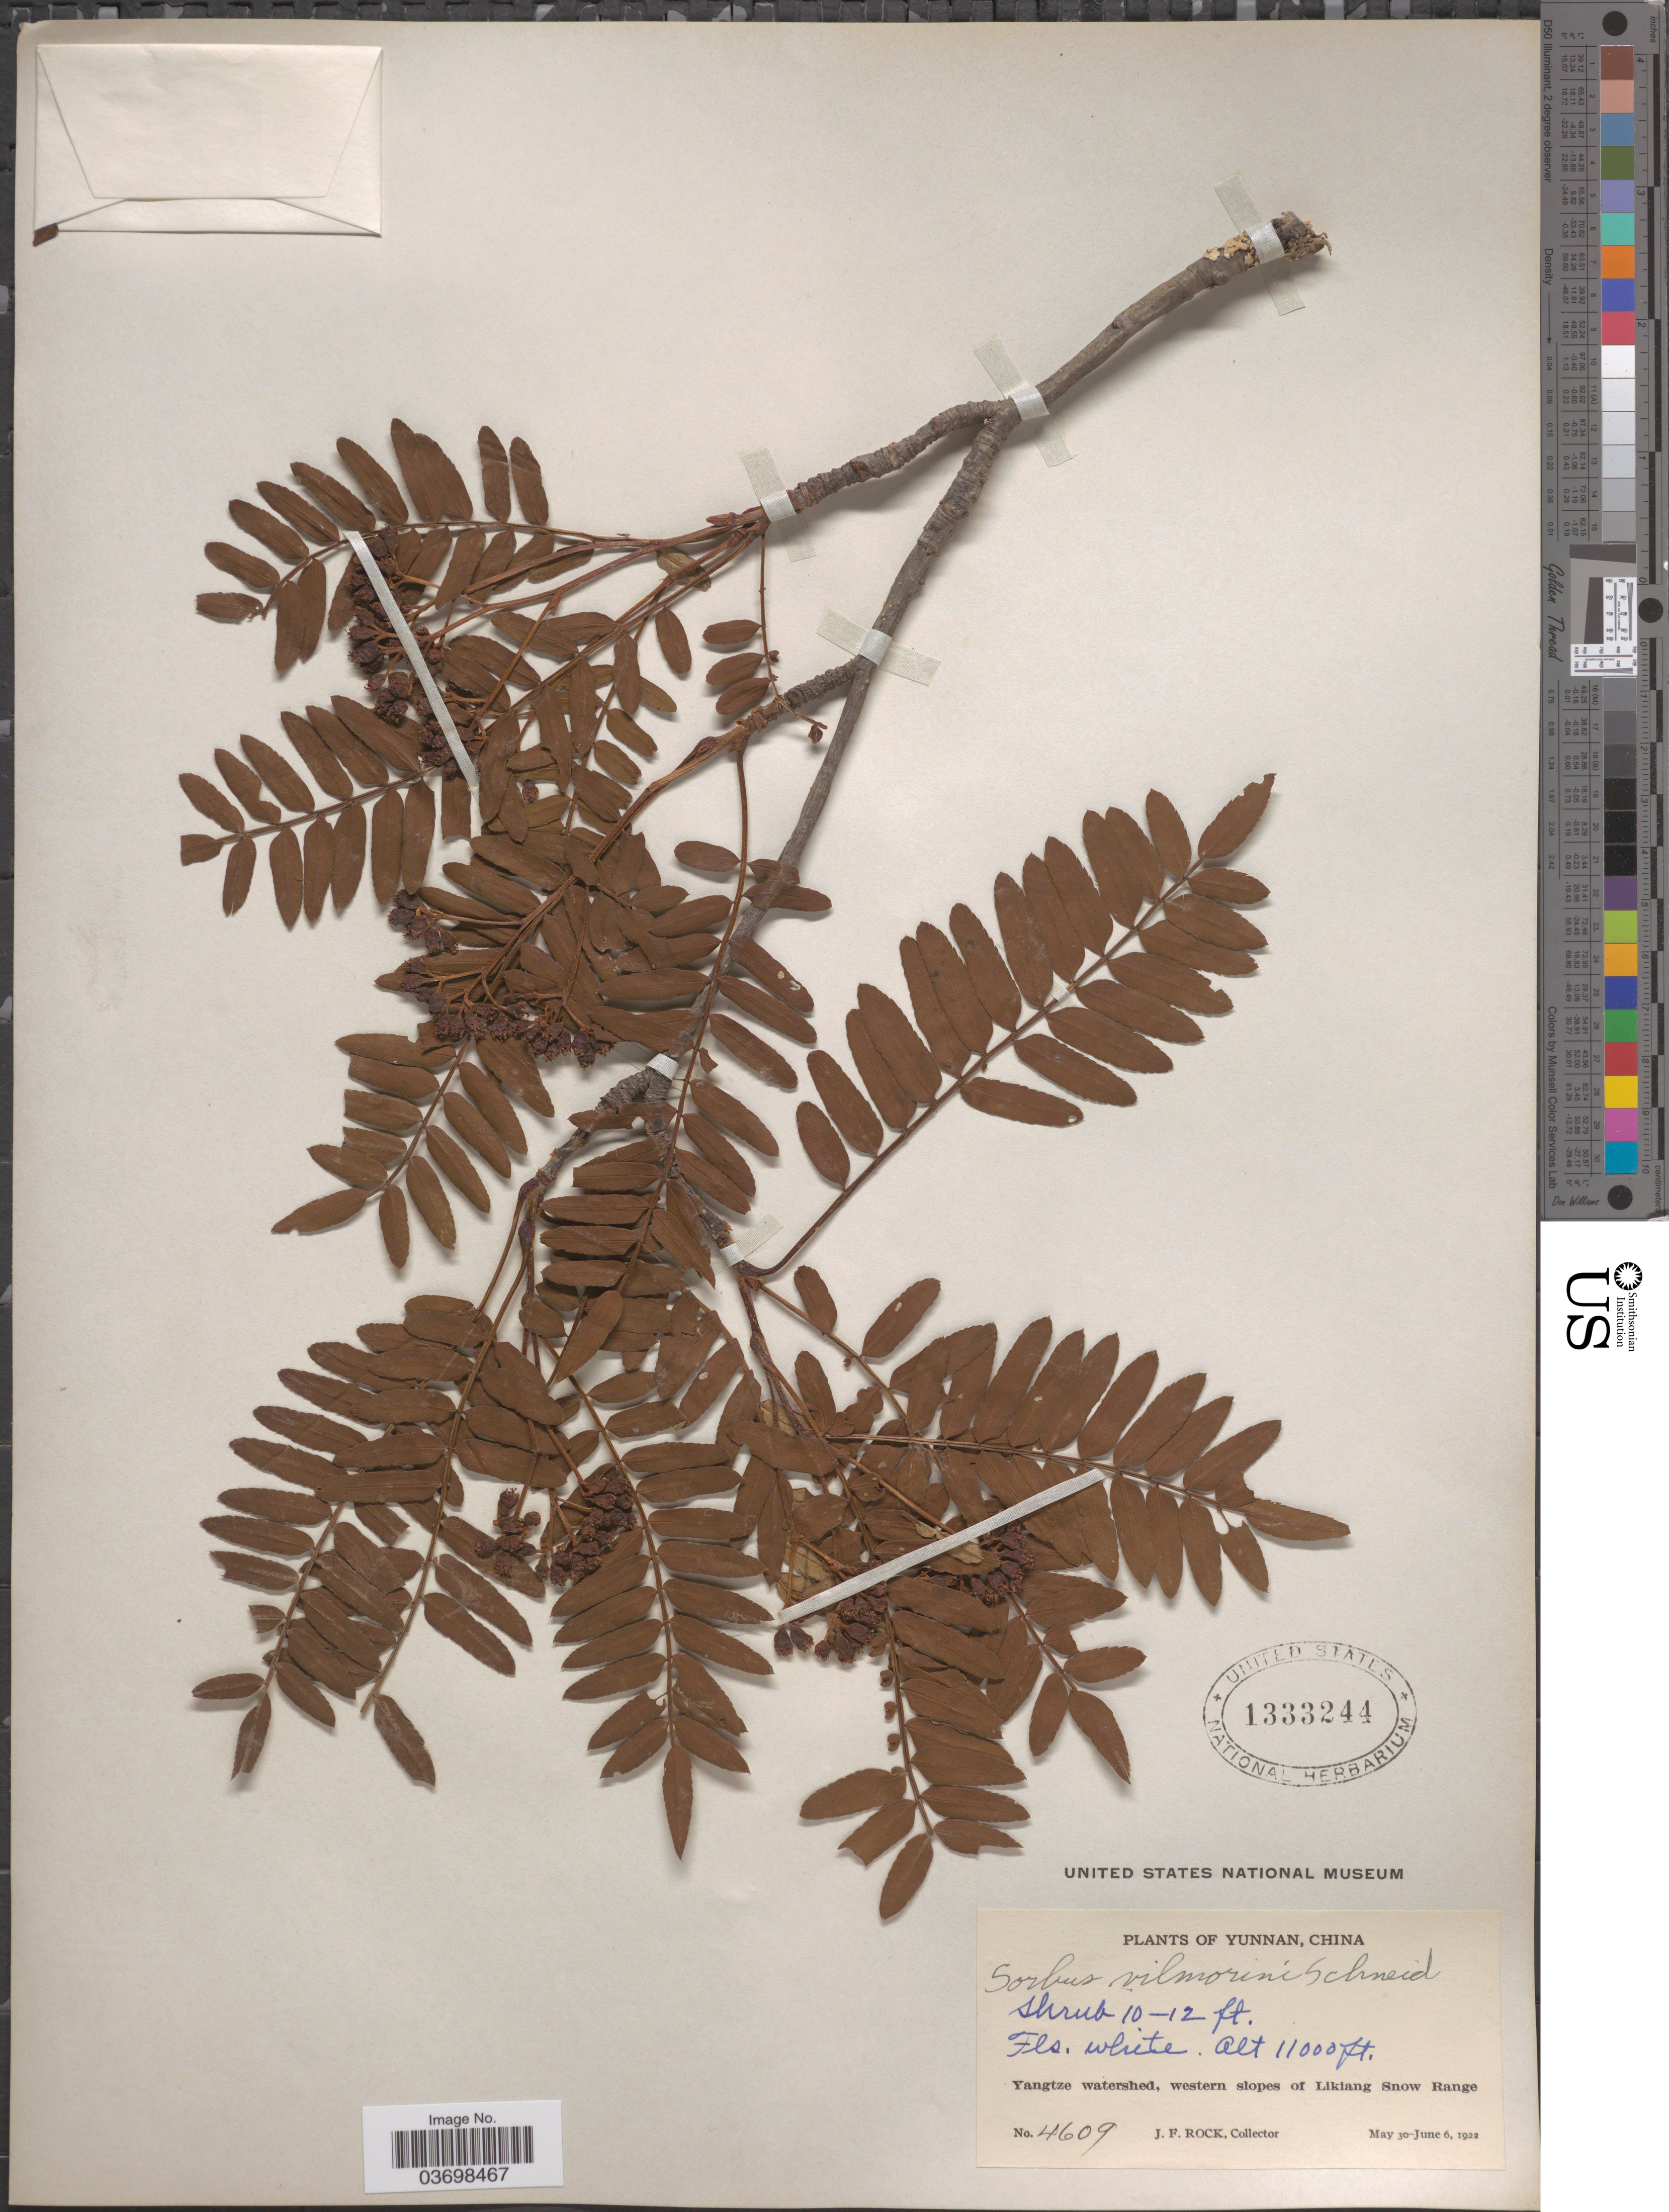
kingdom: Plantae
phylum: Tracheophyta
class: Magnoliopsida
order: Rosales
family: Rosaceae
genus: Sorbus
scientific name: Sorbus vilmorini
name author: C.K. Schneid.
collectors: J. Rock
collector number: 4609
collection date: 1922-05-30/1922-06-06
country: China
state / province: Yunnan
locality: Yangtze watershed, western slopes of Likiang Snow Range.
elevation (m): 3353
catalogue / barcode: US 1333244